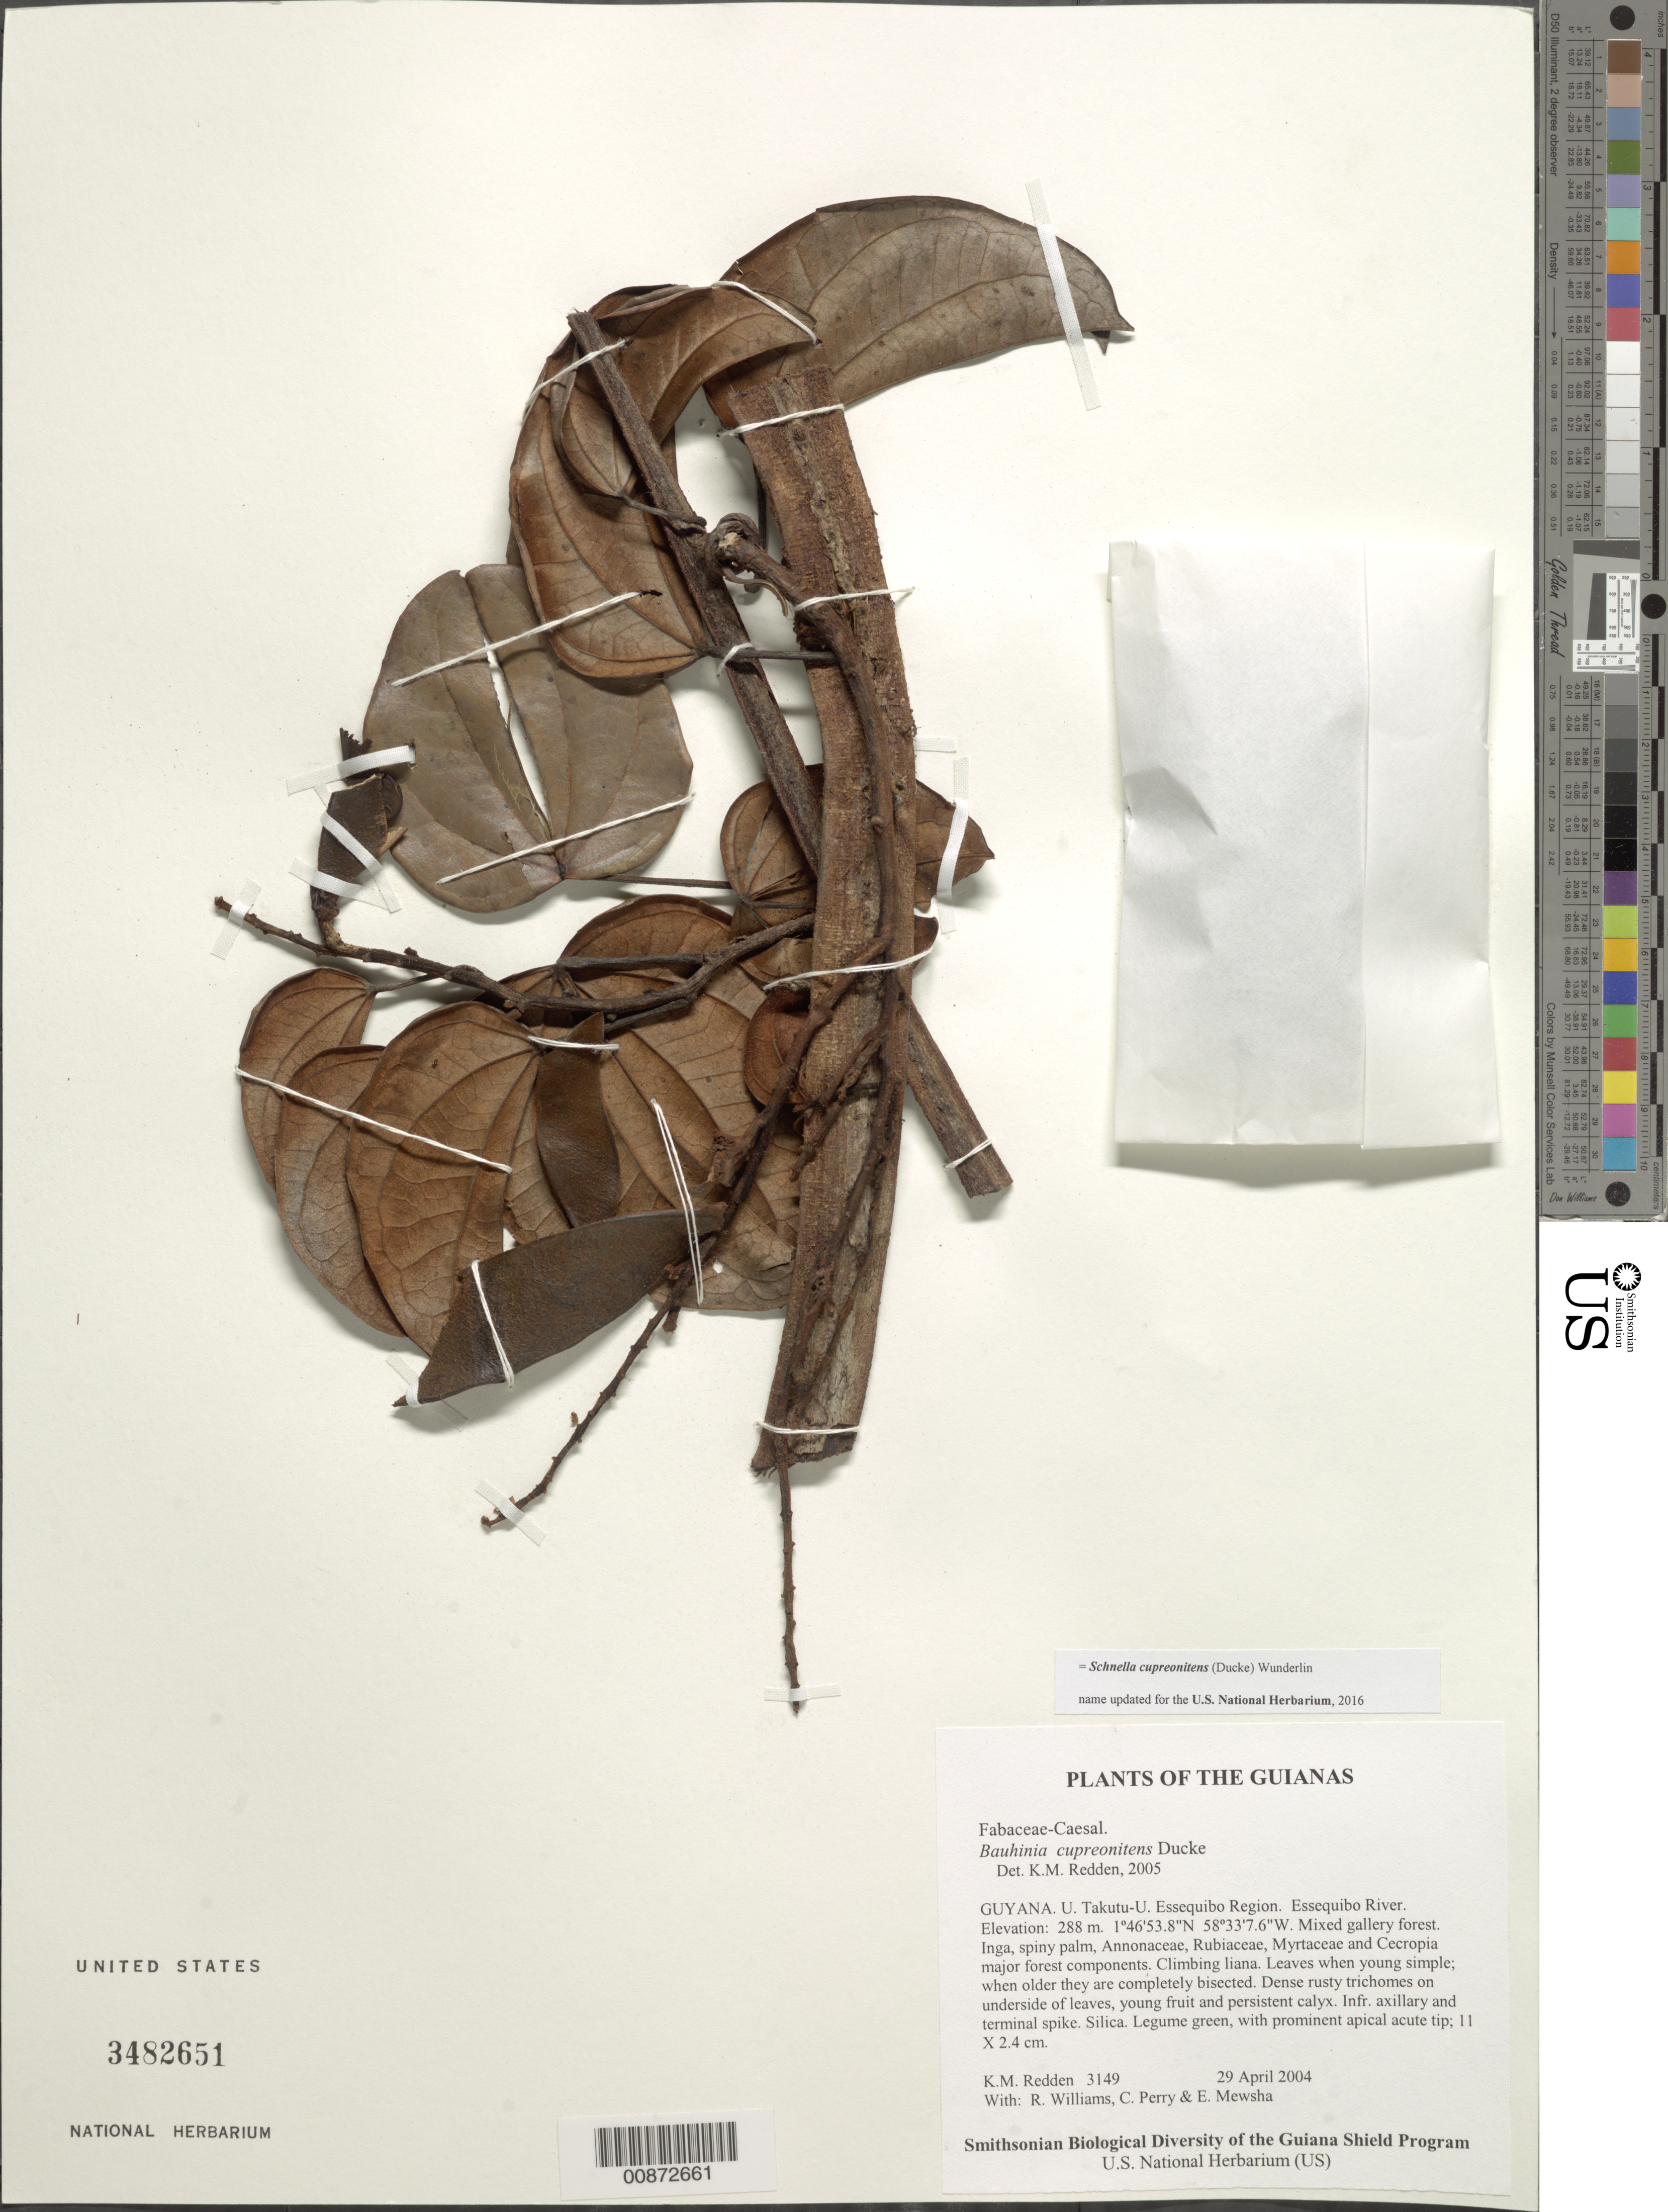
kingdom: Plantae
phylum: Tracheophyta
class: Magnoliopsida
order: Fabales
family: Fabaceae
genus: Schnella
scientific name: Schnella cupreonitens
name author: (Ducke) Wunderlin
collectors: K. M. Redden, R. Williams, C. Perry & E. Mewsha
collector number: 3149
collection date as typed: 29 April 2004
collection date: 2004-04-29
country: Guyana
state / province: U. Takutu-U. Essequibo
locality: Essequibo River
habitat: Mixed gallery forest. Inga, spiny palm, Annonaceae, Rubiaceae, Myrtaceae and Cecropia major forest components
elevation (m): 288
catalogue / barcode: US 3482651